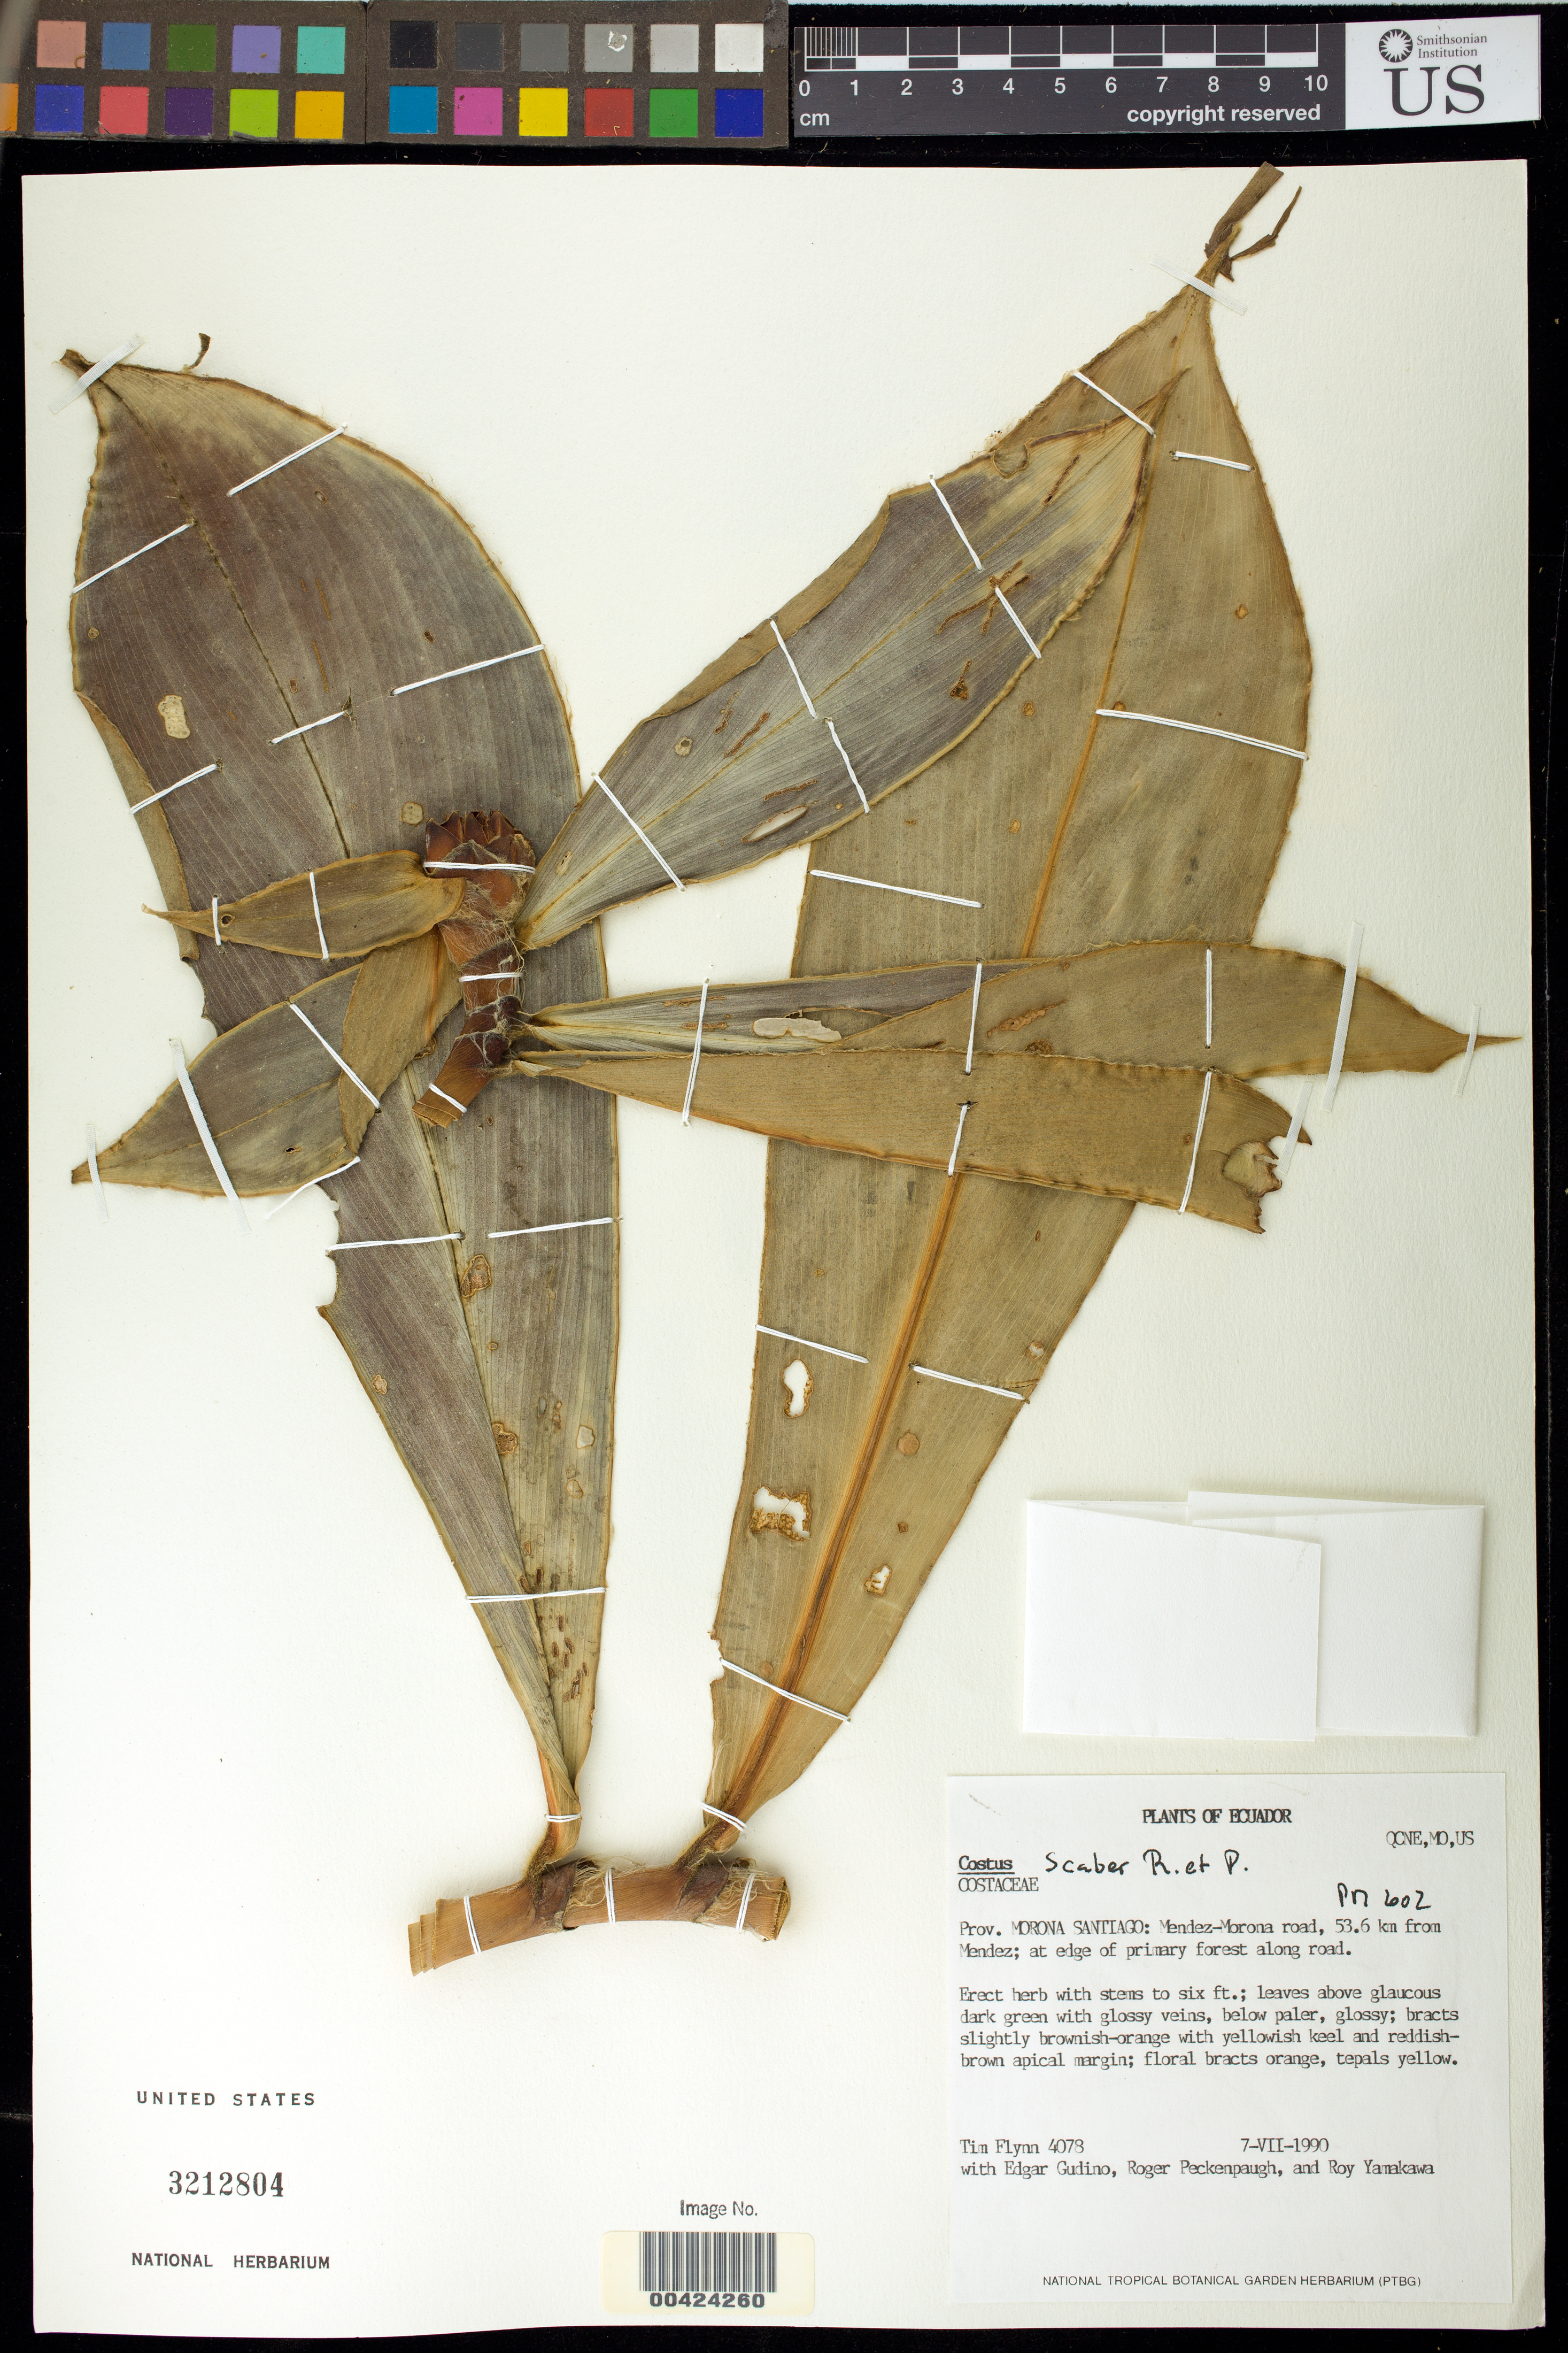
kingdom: Plantae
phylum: Tracheophyta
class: Liliopsida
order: Zingiberales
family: Costaceae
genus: Costus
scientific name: Costus scaber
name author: Ruiz & Pav.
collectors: T. W. Flynn, E. Gudiño, R. Peckinpaugh & R. Yamakawa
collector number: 4078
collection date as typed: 07 Jul 1990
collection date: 1990-07-07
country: Ecuador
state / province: Morona-Santiago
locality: Mendez-morona road., 53.6 km from mendez.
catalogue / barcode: US 3213804